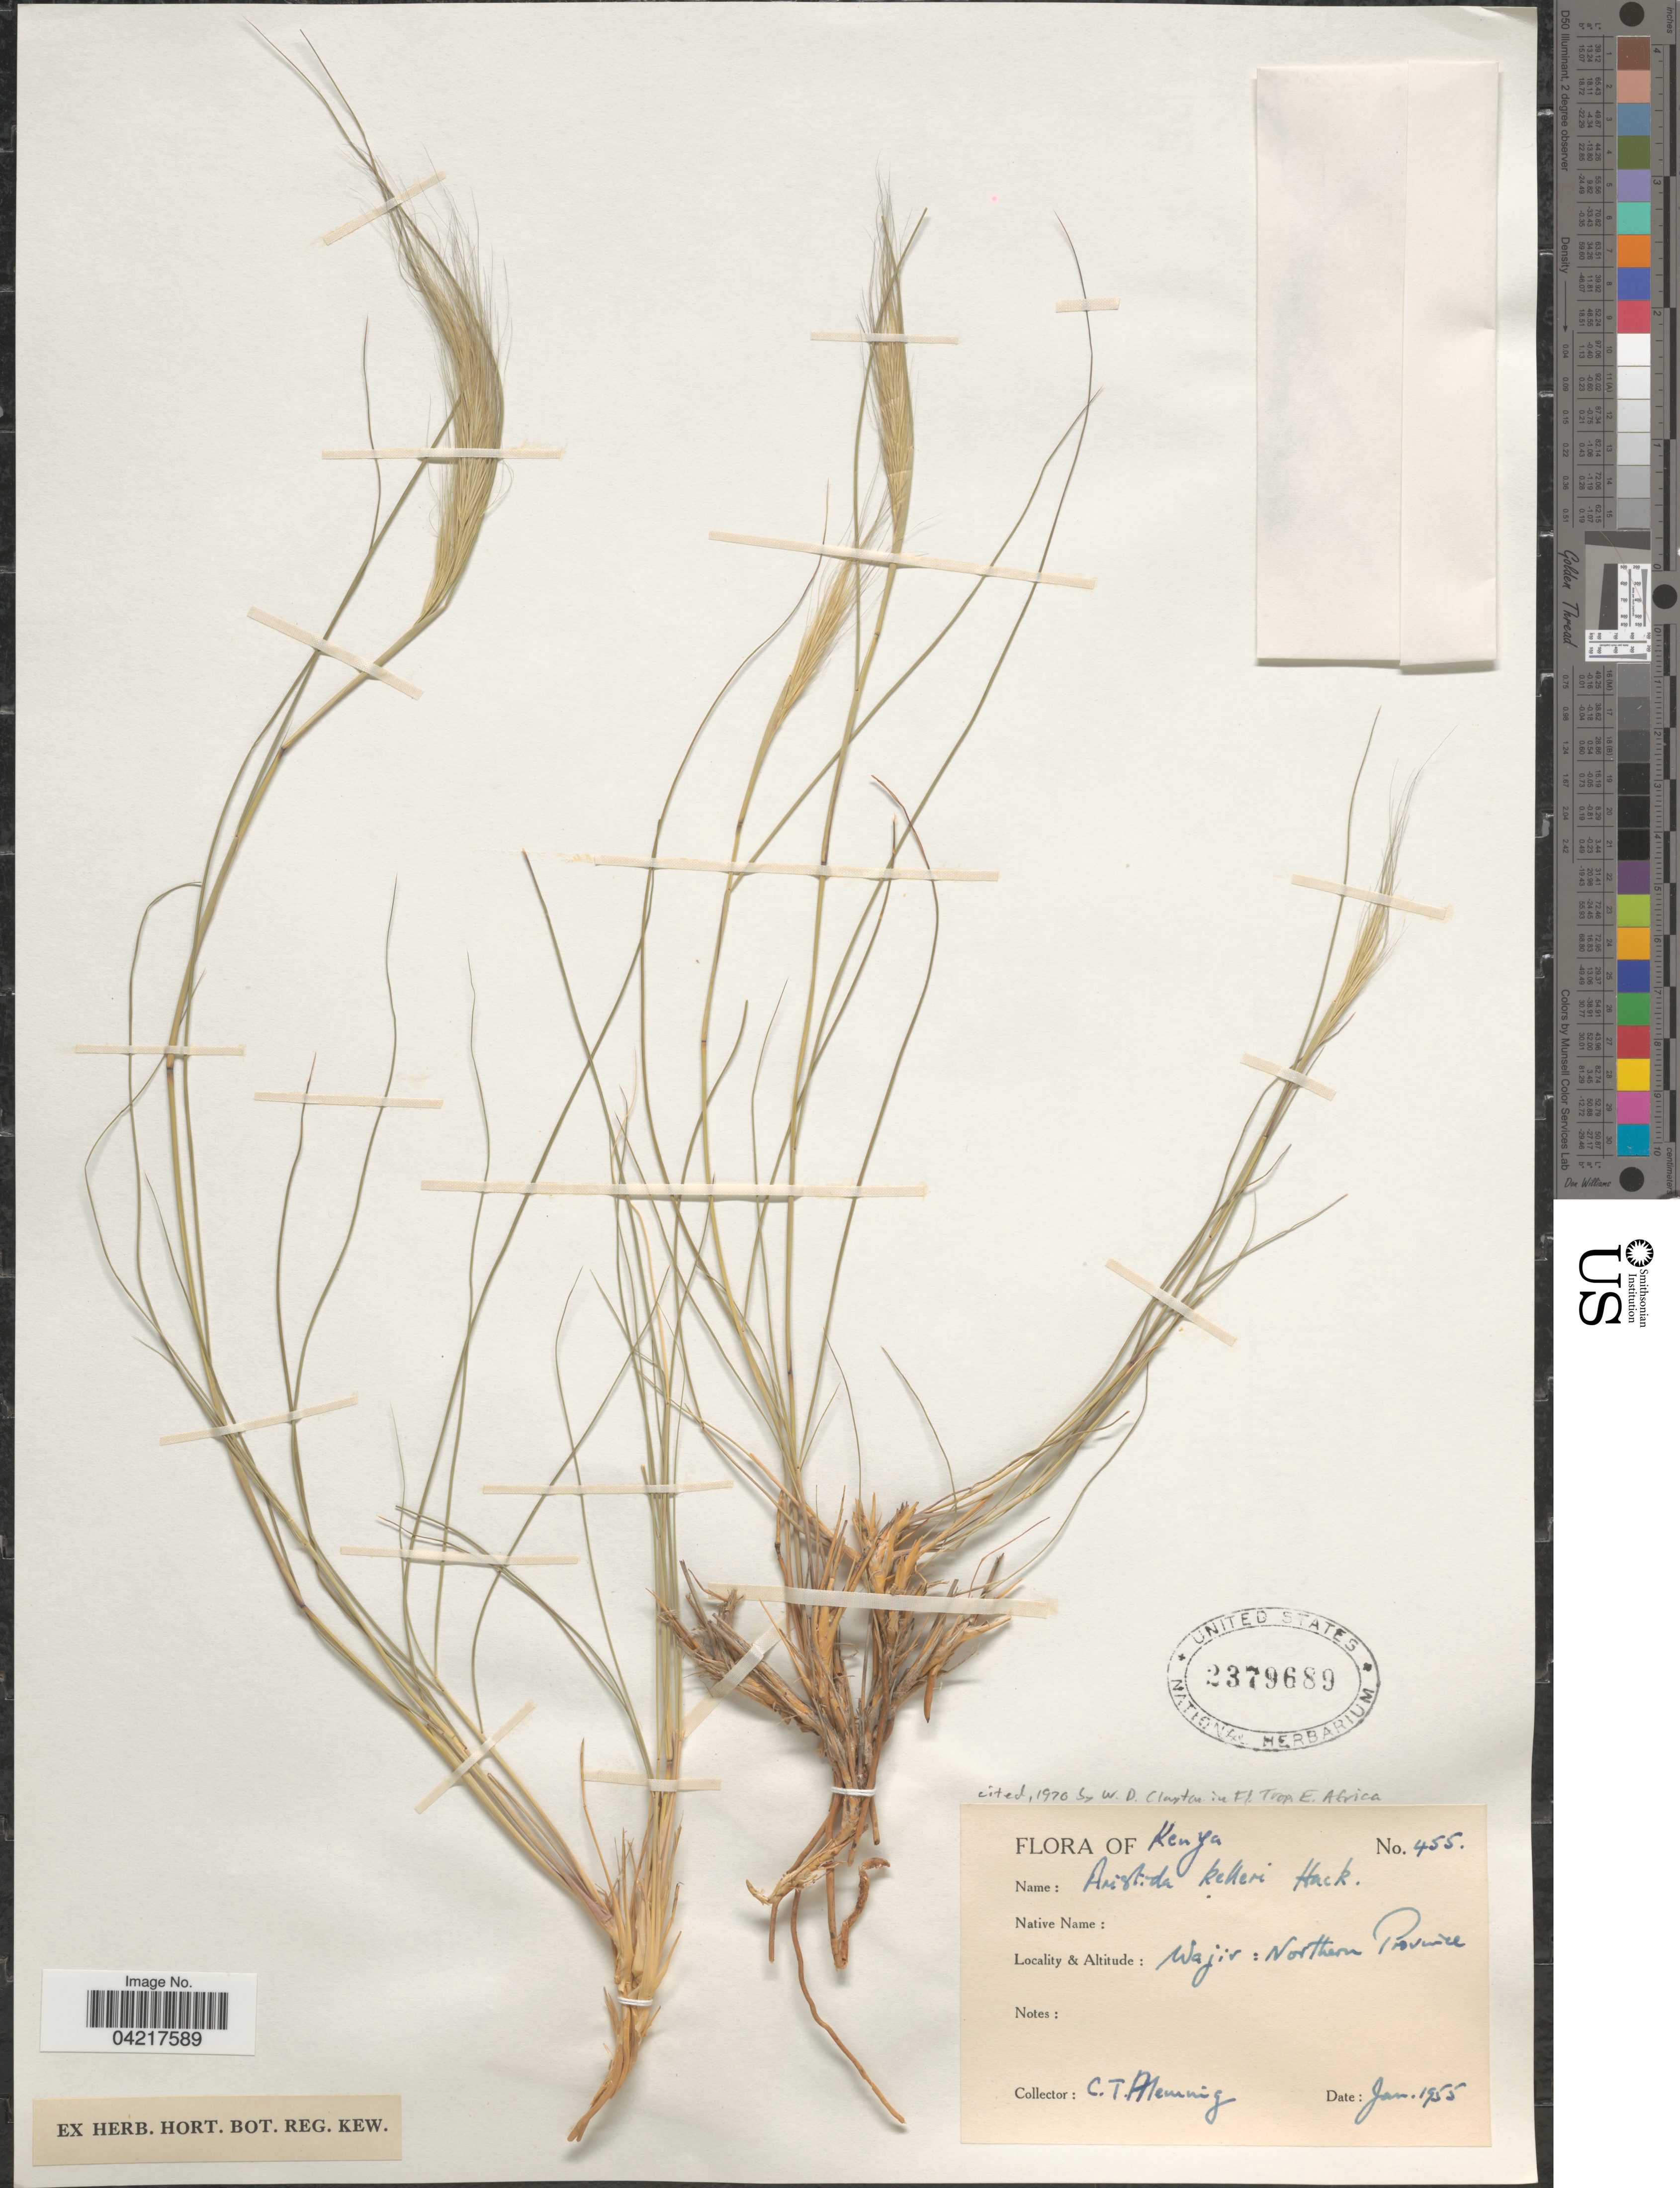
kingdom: Plantae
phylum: Tracheophyta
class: Liliopsida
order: Poales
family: Poaceae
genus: Aristida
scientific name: Aristida kelleri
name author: Hack.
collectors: C. Hemming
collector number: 455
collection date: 1955-01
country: Kenya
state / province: Wajir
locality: Wajir: Northern Province.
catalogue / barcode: US 2379689